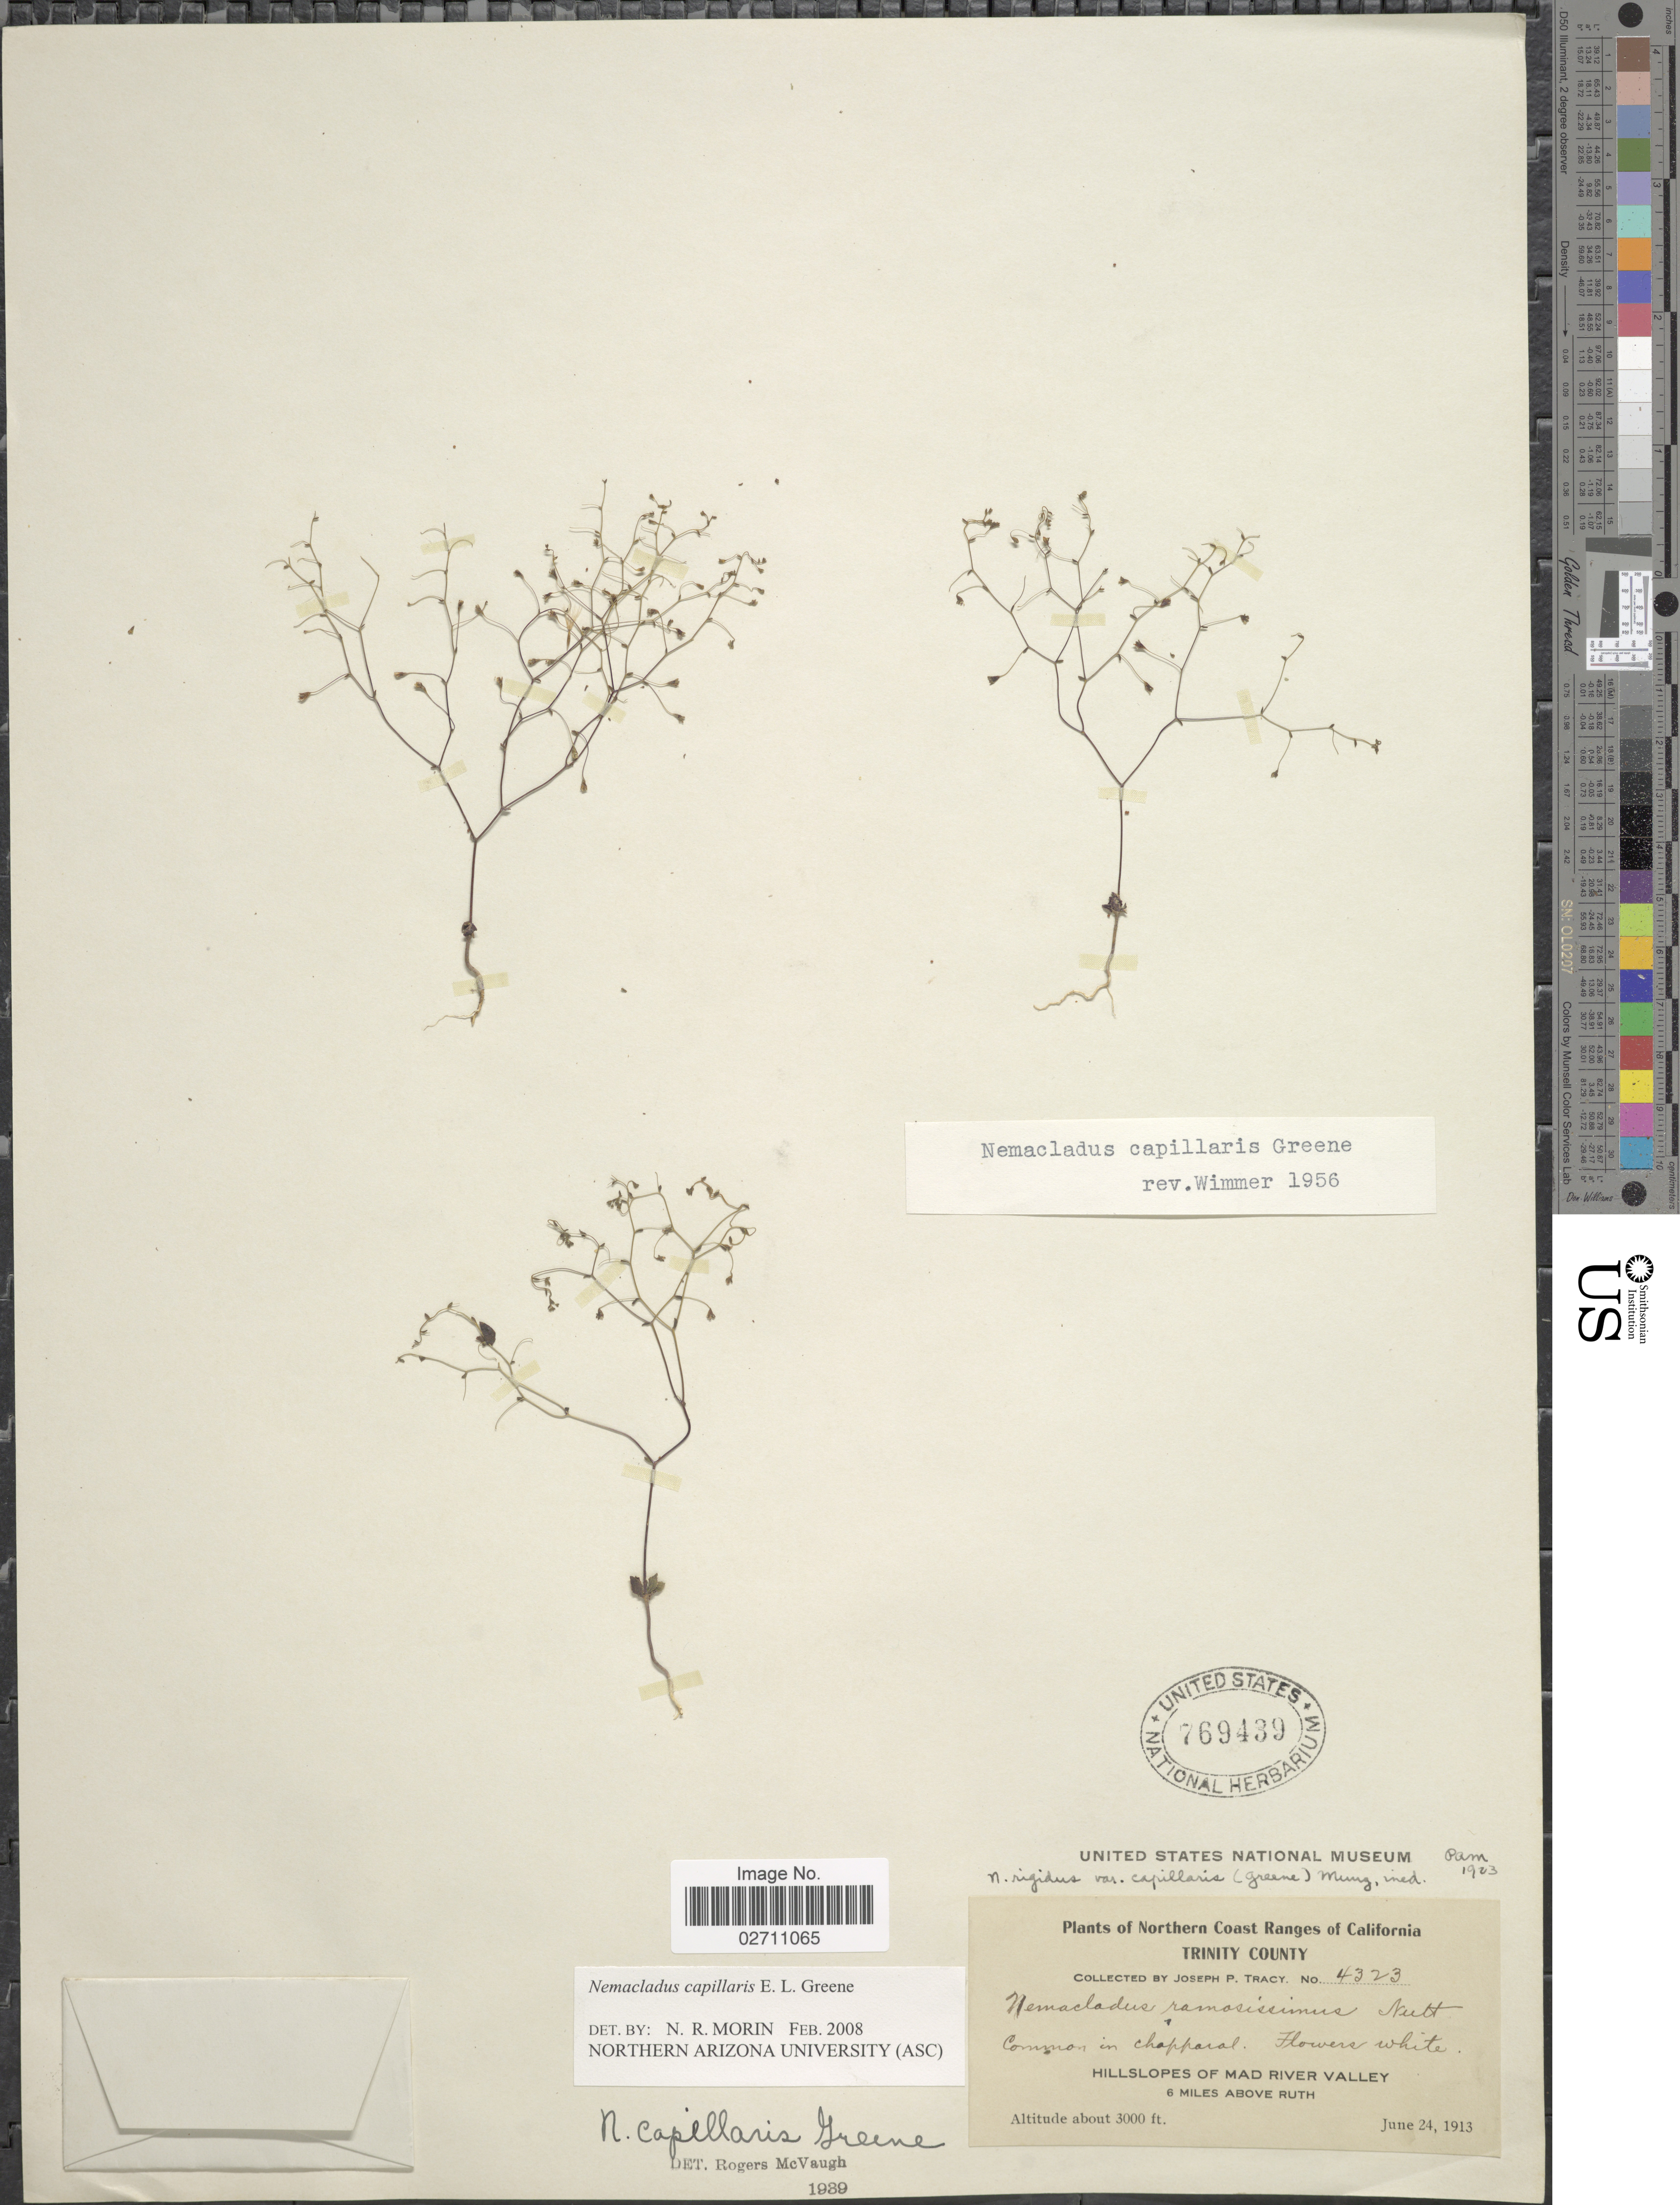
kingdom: Plantae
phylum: Tracheophyta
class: Magnoliopsida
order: Asterales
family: Campanulaceae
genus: Nemacladus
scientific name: Nemacladus capillaris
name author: S.W. Greene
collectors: J. Tracy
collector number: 4323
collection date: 1913-06-24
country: United States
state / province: California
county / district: Trinity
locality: Northern Coast Ranges of California, Trinity County, Hillslopes of Mad River Valley, 6 miles above Ruth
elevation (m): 914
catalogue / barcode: US 769439